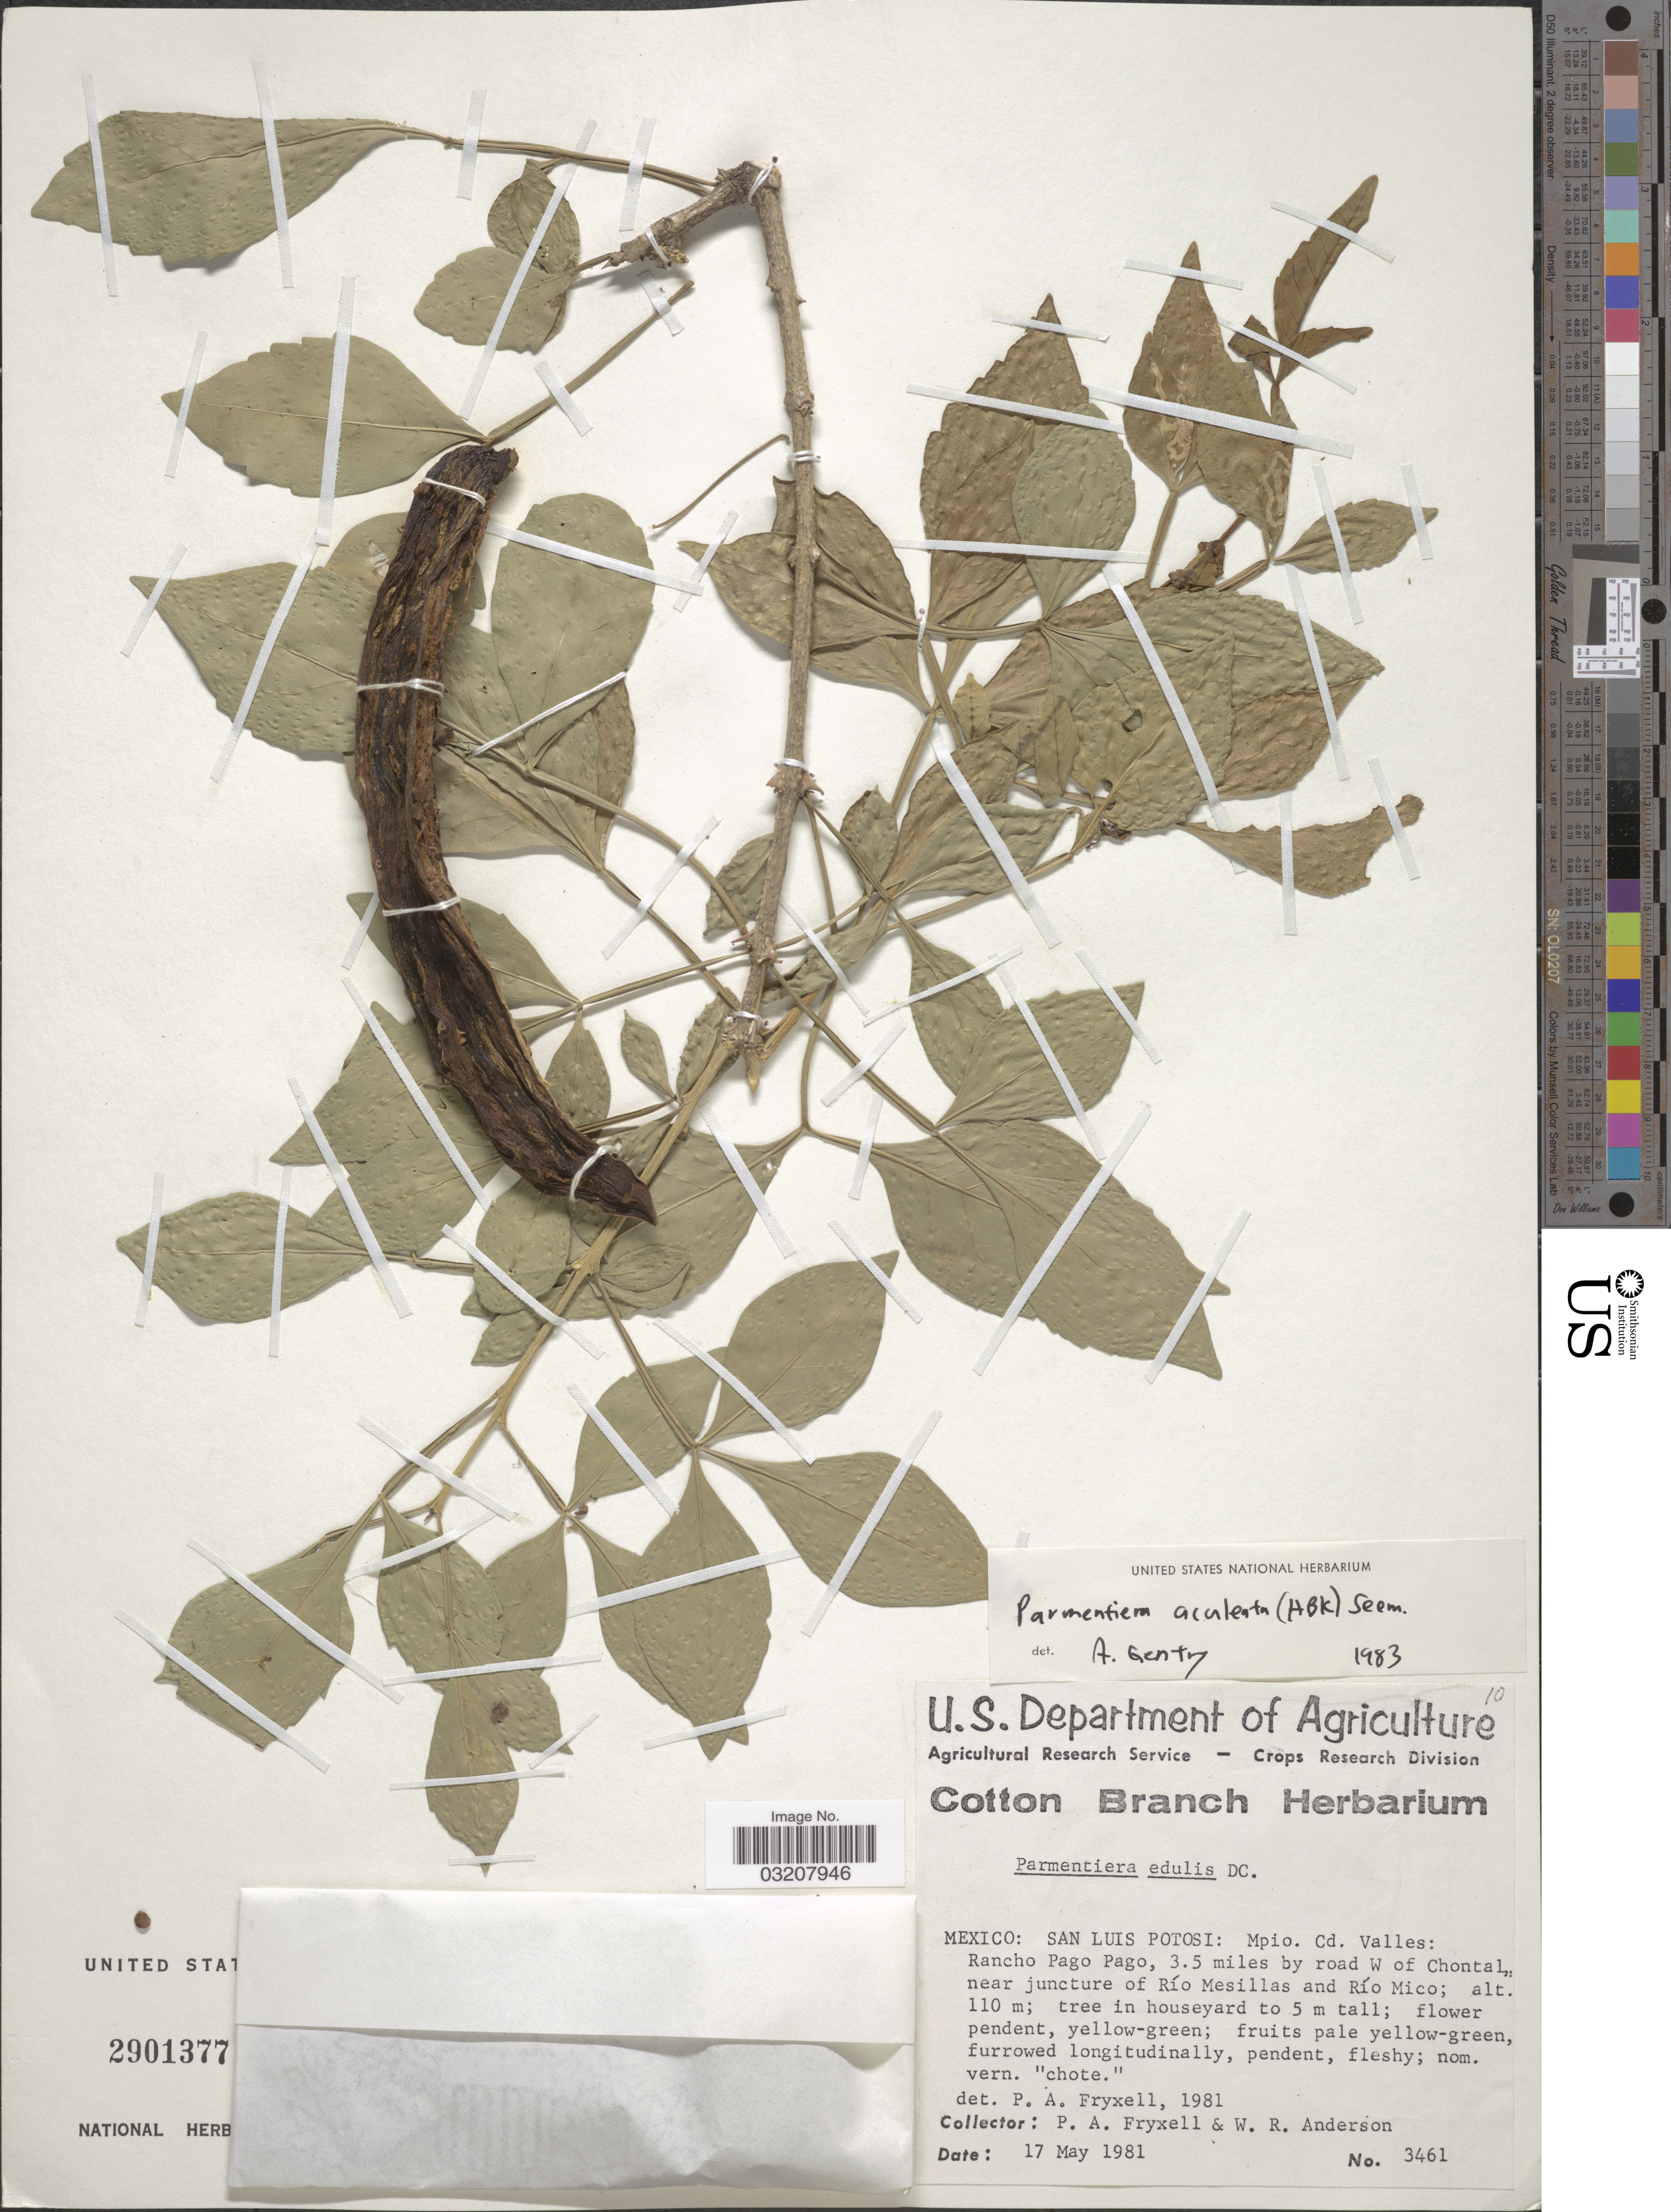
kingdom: Plantae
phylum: Tracheophyta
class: Magnoliopsida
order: Lamiales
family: Bignoniaceae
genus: Parmentiera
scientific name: Parmentiera aculeata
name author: (Kunth) Seem.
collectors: P. A. Fryxell & W. Anderson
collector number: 3461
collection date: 1981-05-17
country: Mexico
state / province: San Luis Potosí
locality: Mpio. Cd. Valles: Rancho Pago Pago, 3.5 miles by road W of Chontal, near juncture of Río Mesillas and Río Mico.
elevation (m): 110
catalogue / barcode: US 2901377